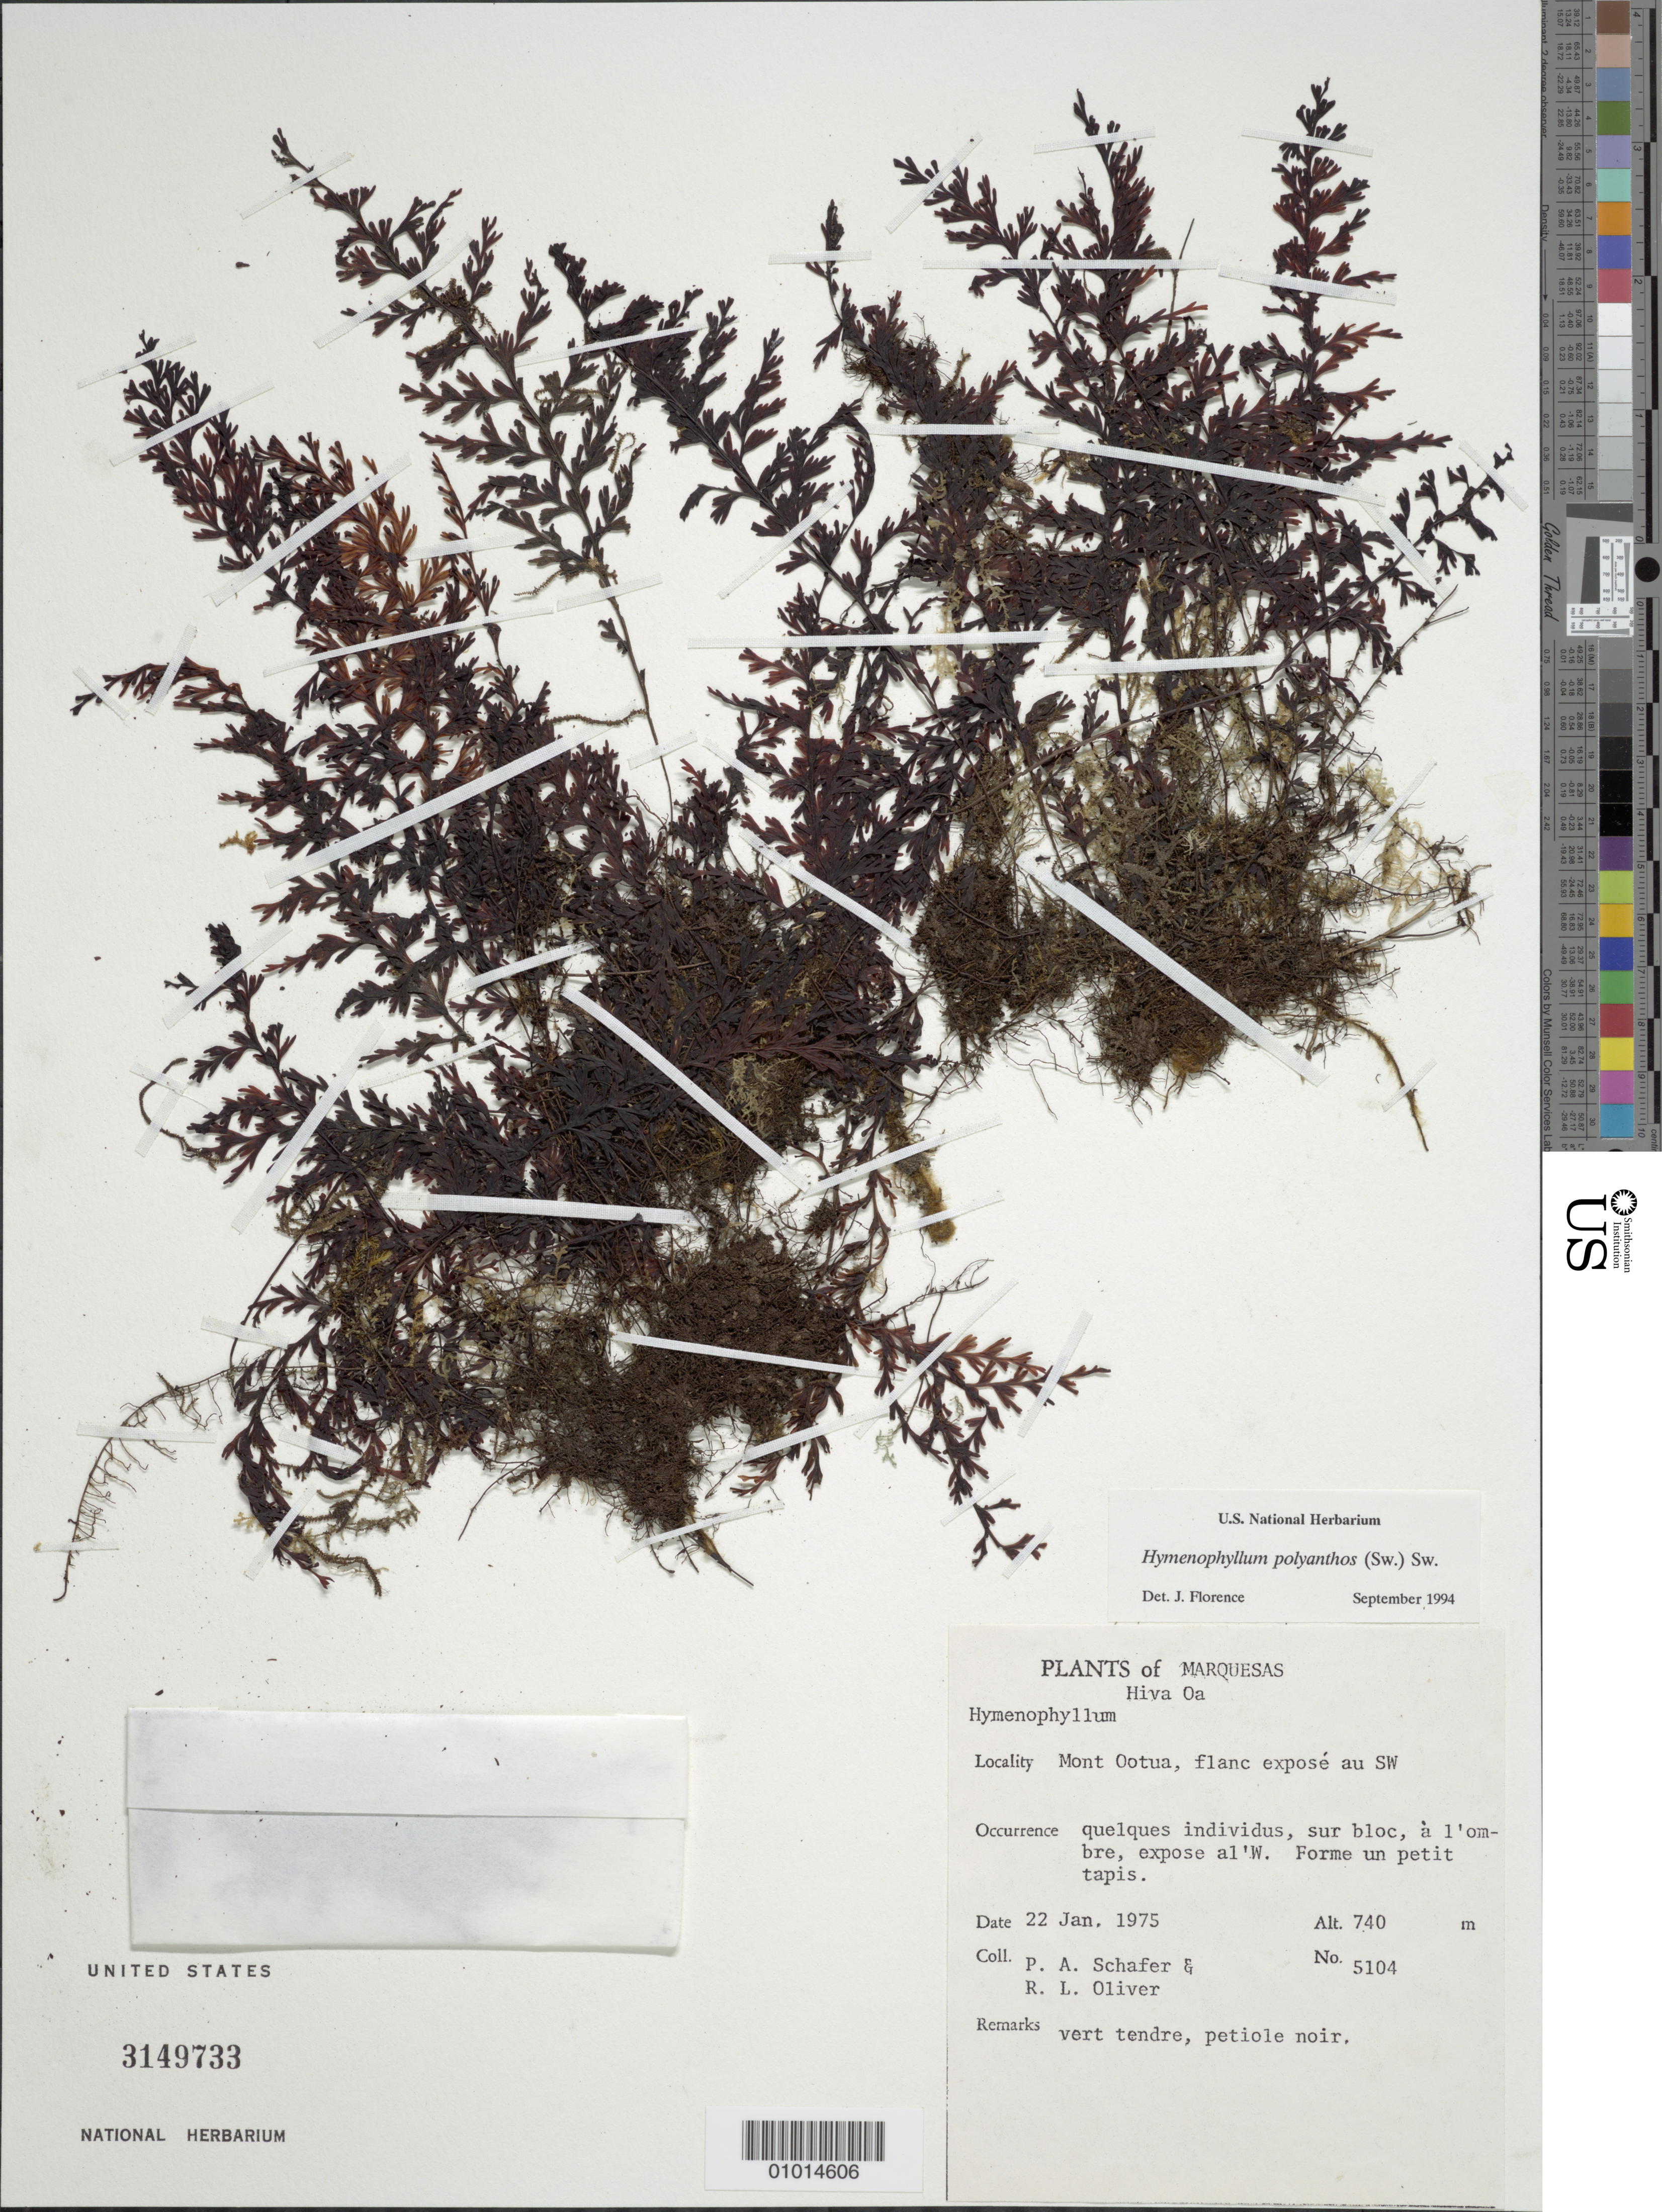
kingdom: Plantae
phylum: Tracheophyta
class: Polypodiopsida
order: Hymenophyllales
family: Hymenophyllaceae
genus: Hymenophyllum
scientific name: Hymenophyllum polyanthos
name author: (Sw.) Sw.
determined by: Florence, J.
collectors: P. A. Schäfer & R. L. Oliver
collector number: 5104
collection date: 1975-01-22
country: French Polynesia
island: Hiva Oa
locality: Mont Ootua, flanc exposé au SW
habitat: Quelques individus, sur bloc, à l'ombre, exposé al'W. Forme un petit tapis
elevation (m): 740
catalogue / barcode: US 3149733